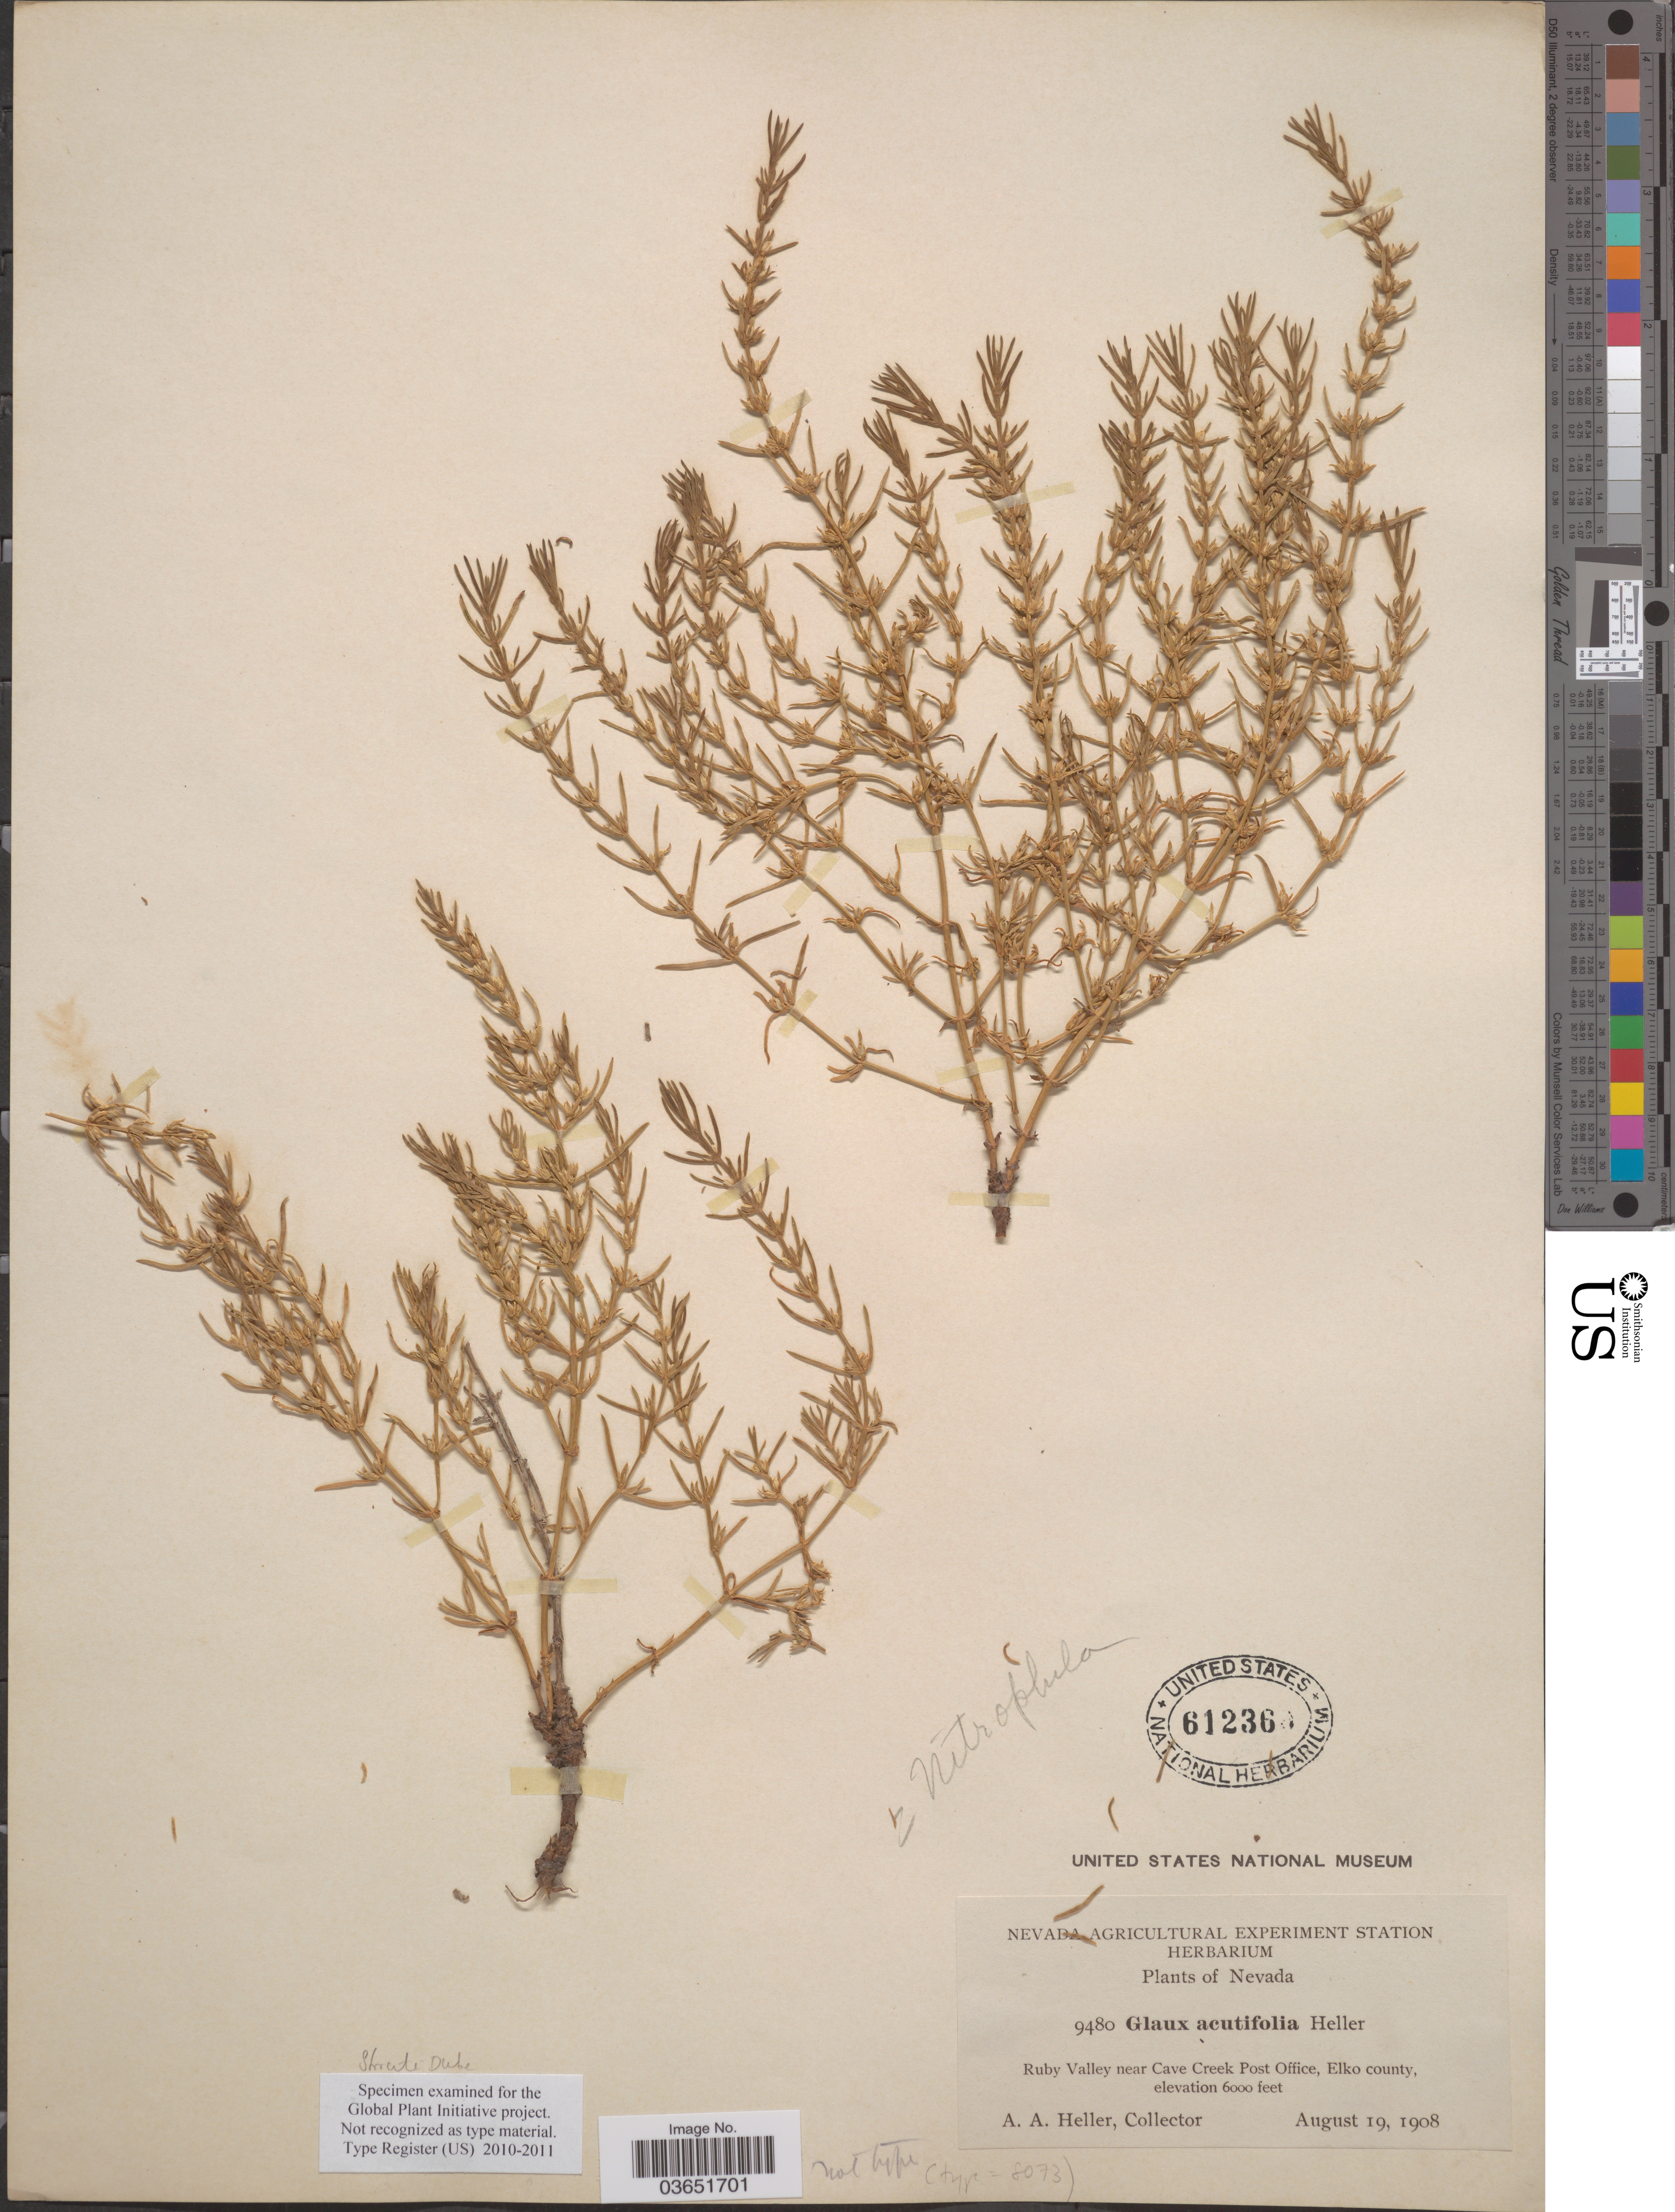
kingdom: Plantae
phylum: Tracheophyta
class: Magnoliopsida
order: Caryophyllales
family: Amaranthaceae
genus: Nitrophila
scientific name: Nitrophila occidentalis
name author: (Moq.) S. Watson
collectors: A. A. Heller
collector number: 9480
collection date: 1908-08-19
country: United States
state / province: Nevada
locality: Ruby Valley near Cave Creek Post Office, Elko County.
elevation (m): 1829